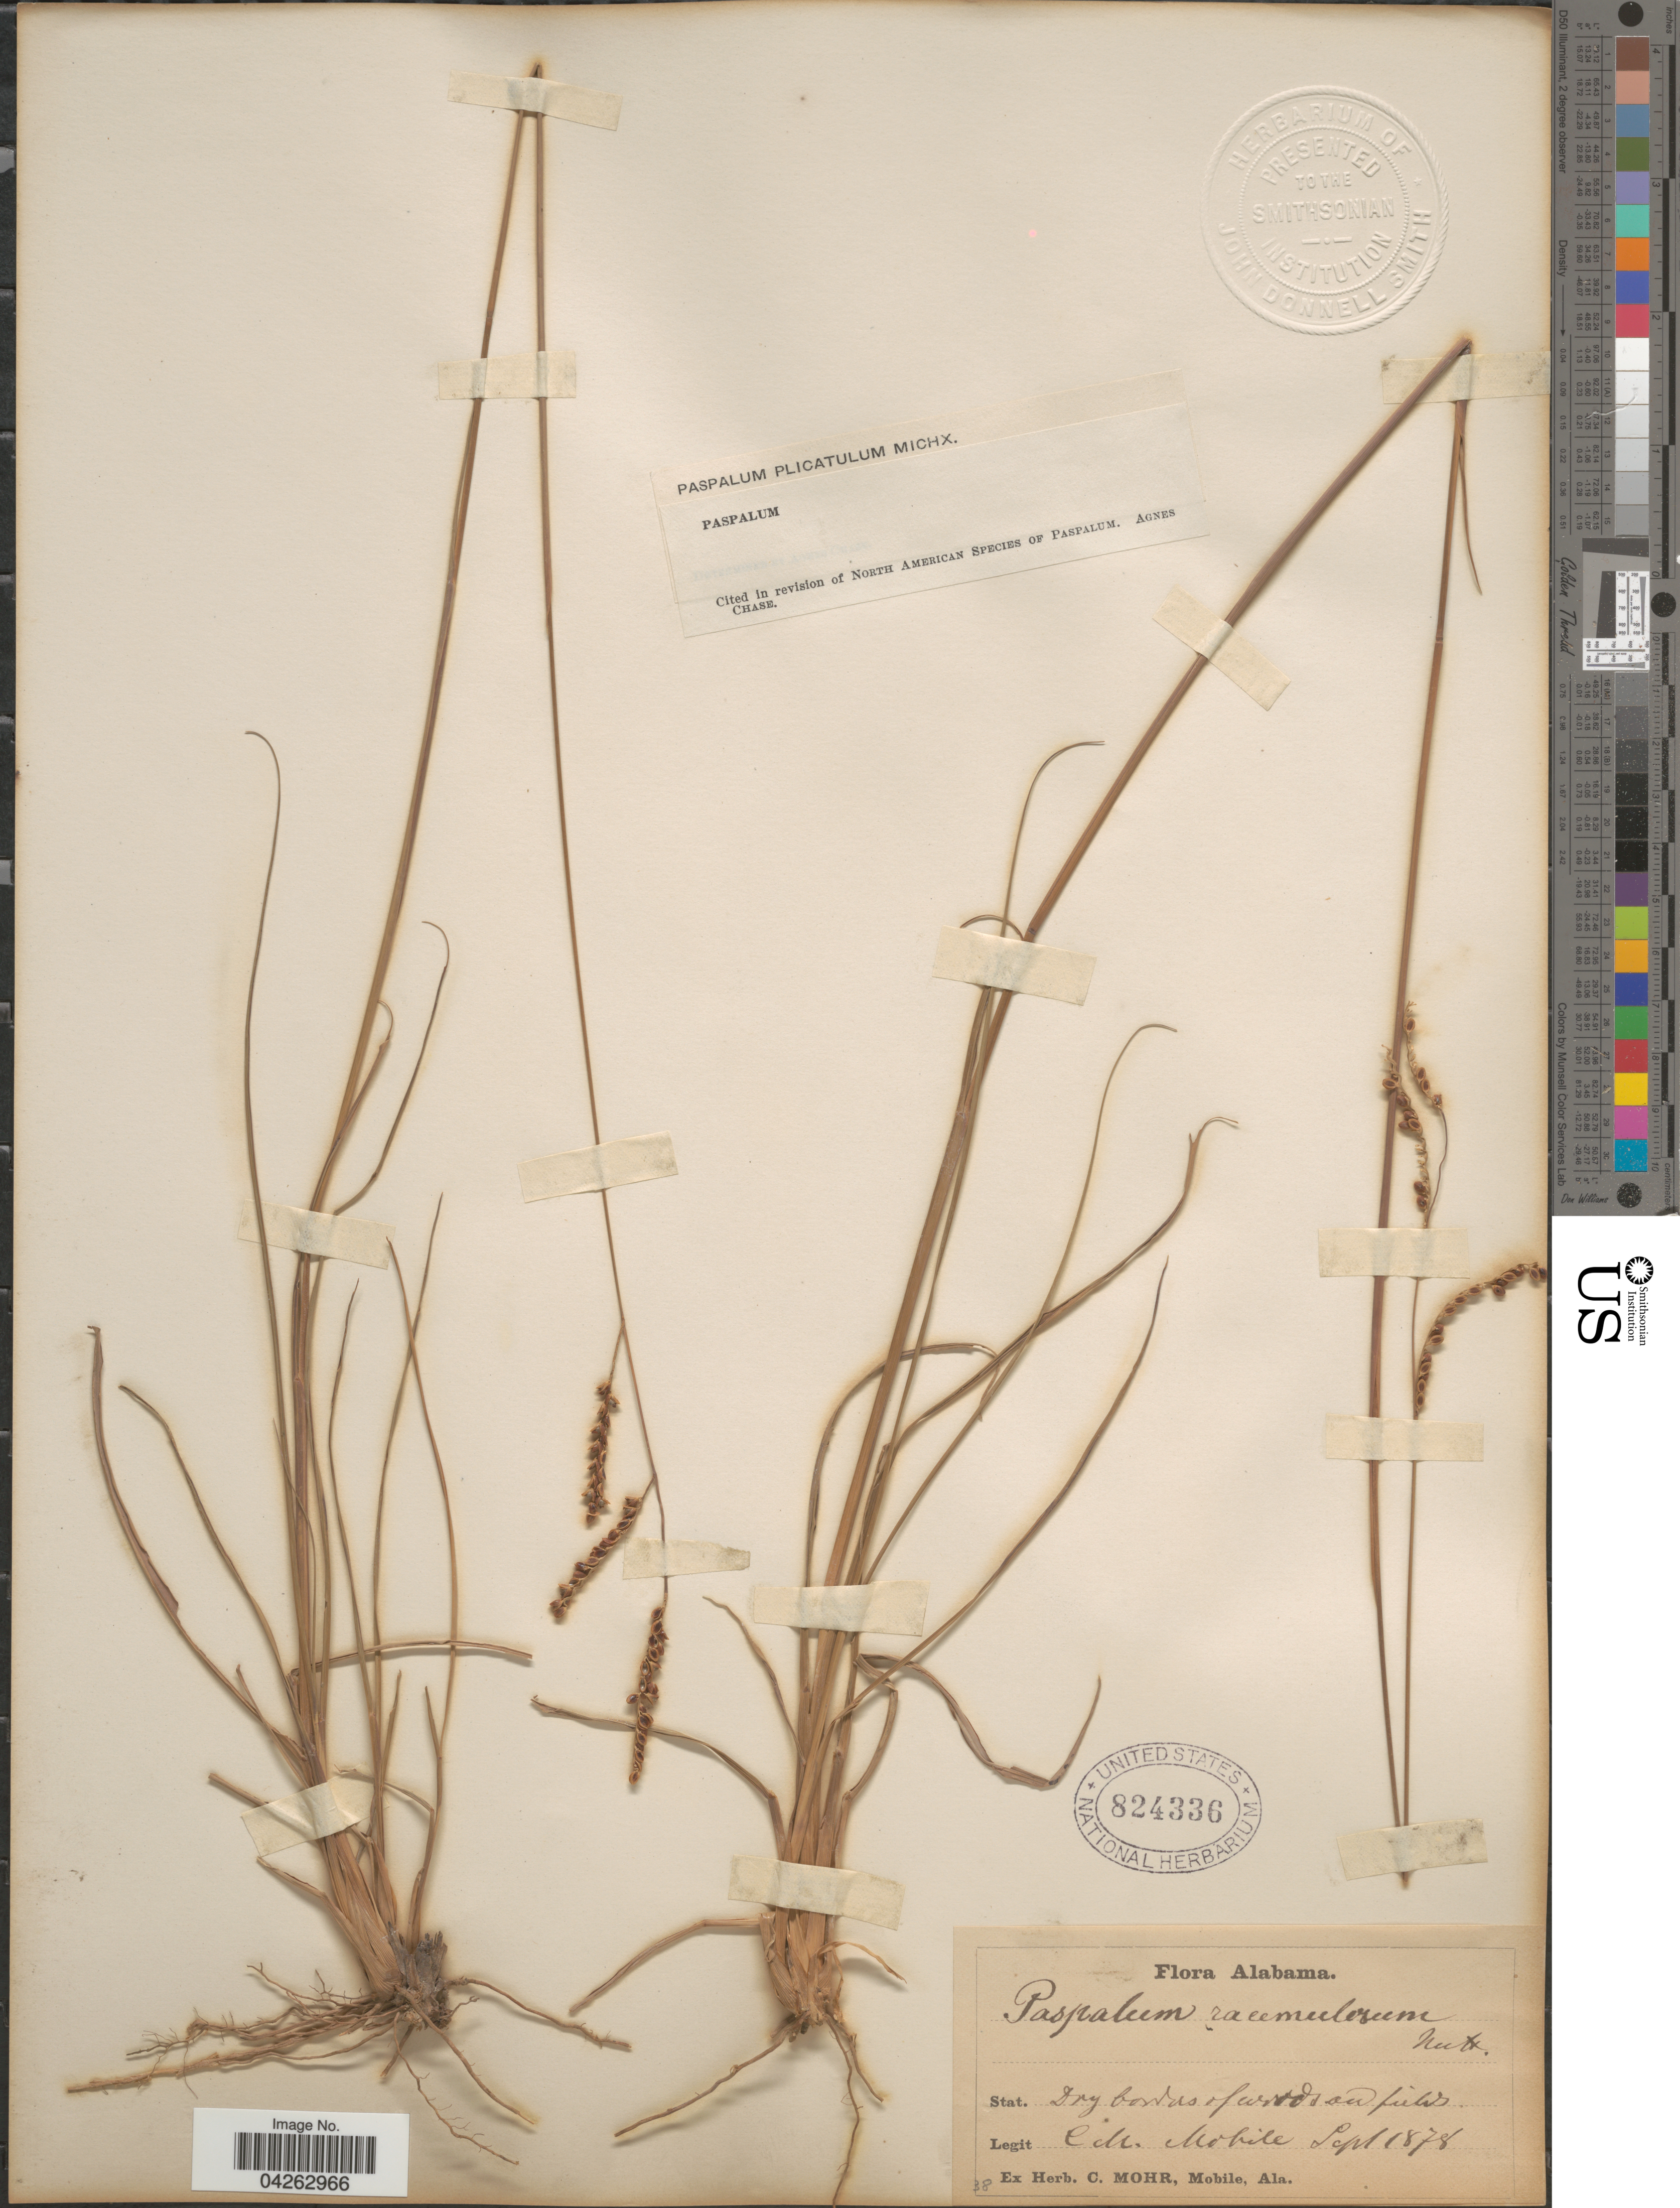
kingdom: Plantae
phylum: Tracheophyta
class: Liliopsida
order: Poales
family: Poaceae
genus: Paspalum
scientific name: Paspalum plicatulum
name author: Michx.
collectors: C. T. Mohr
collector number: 38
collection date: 1878-09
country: United States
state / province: Alabama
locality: Mobile.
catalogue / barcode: US 824336